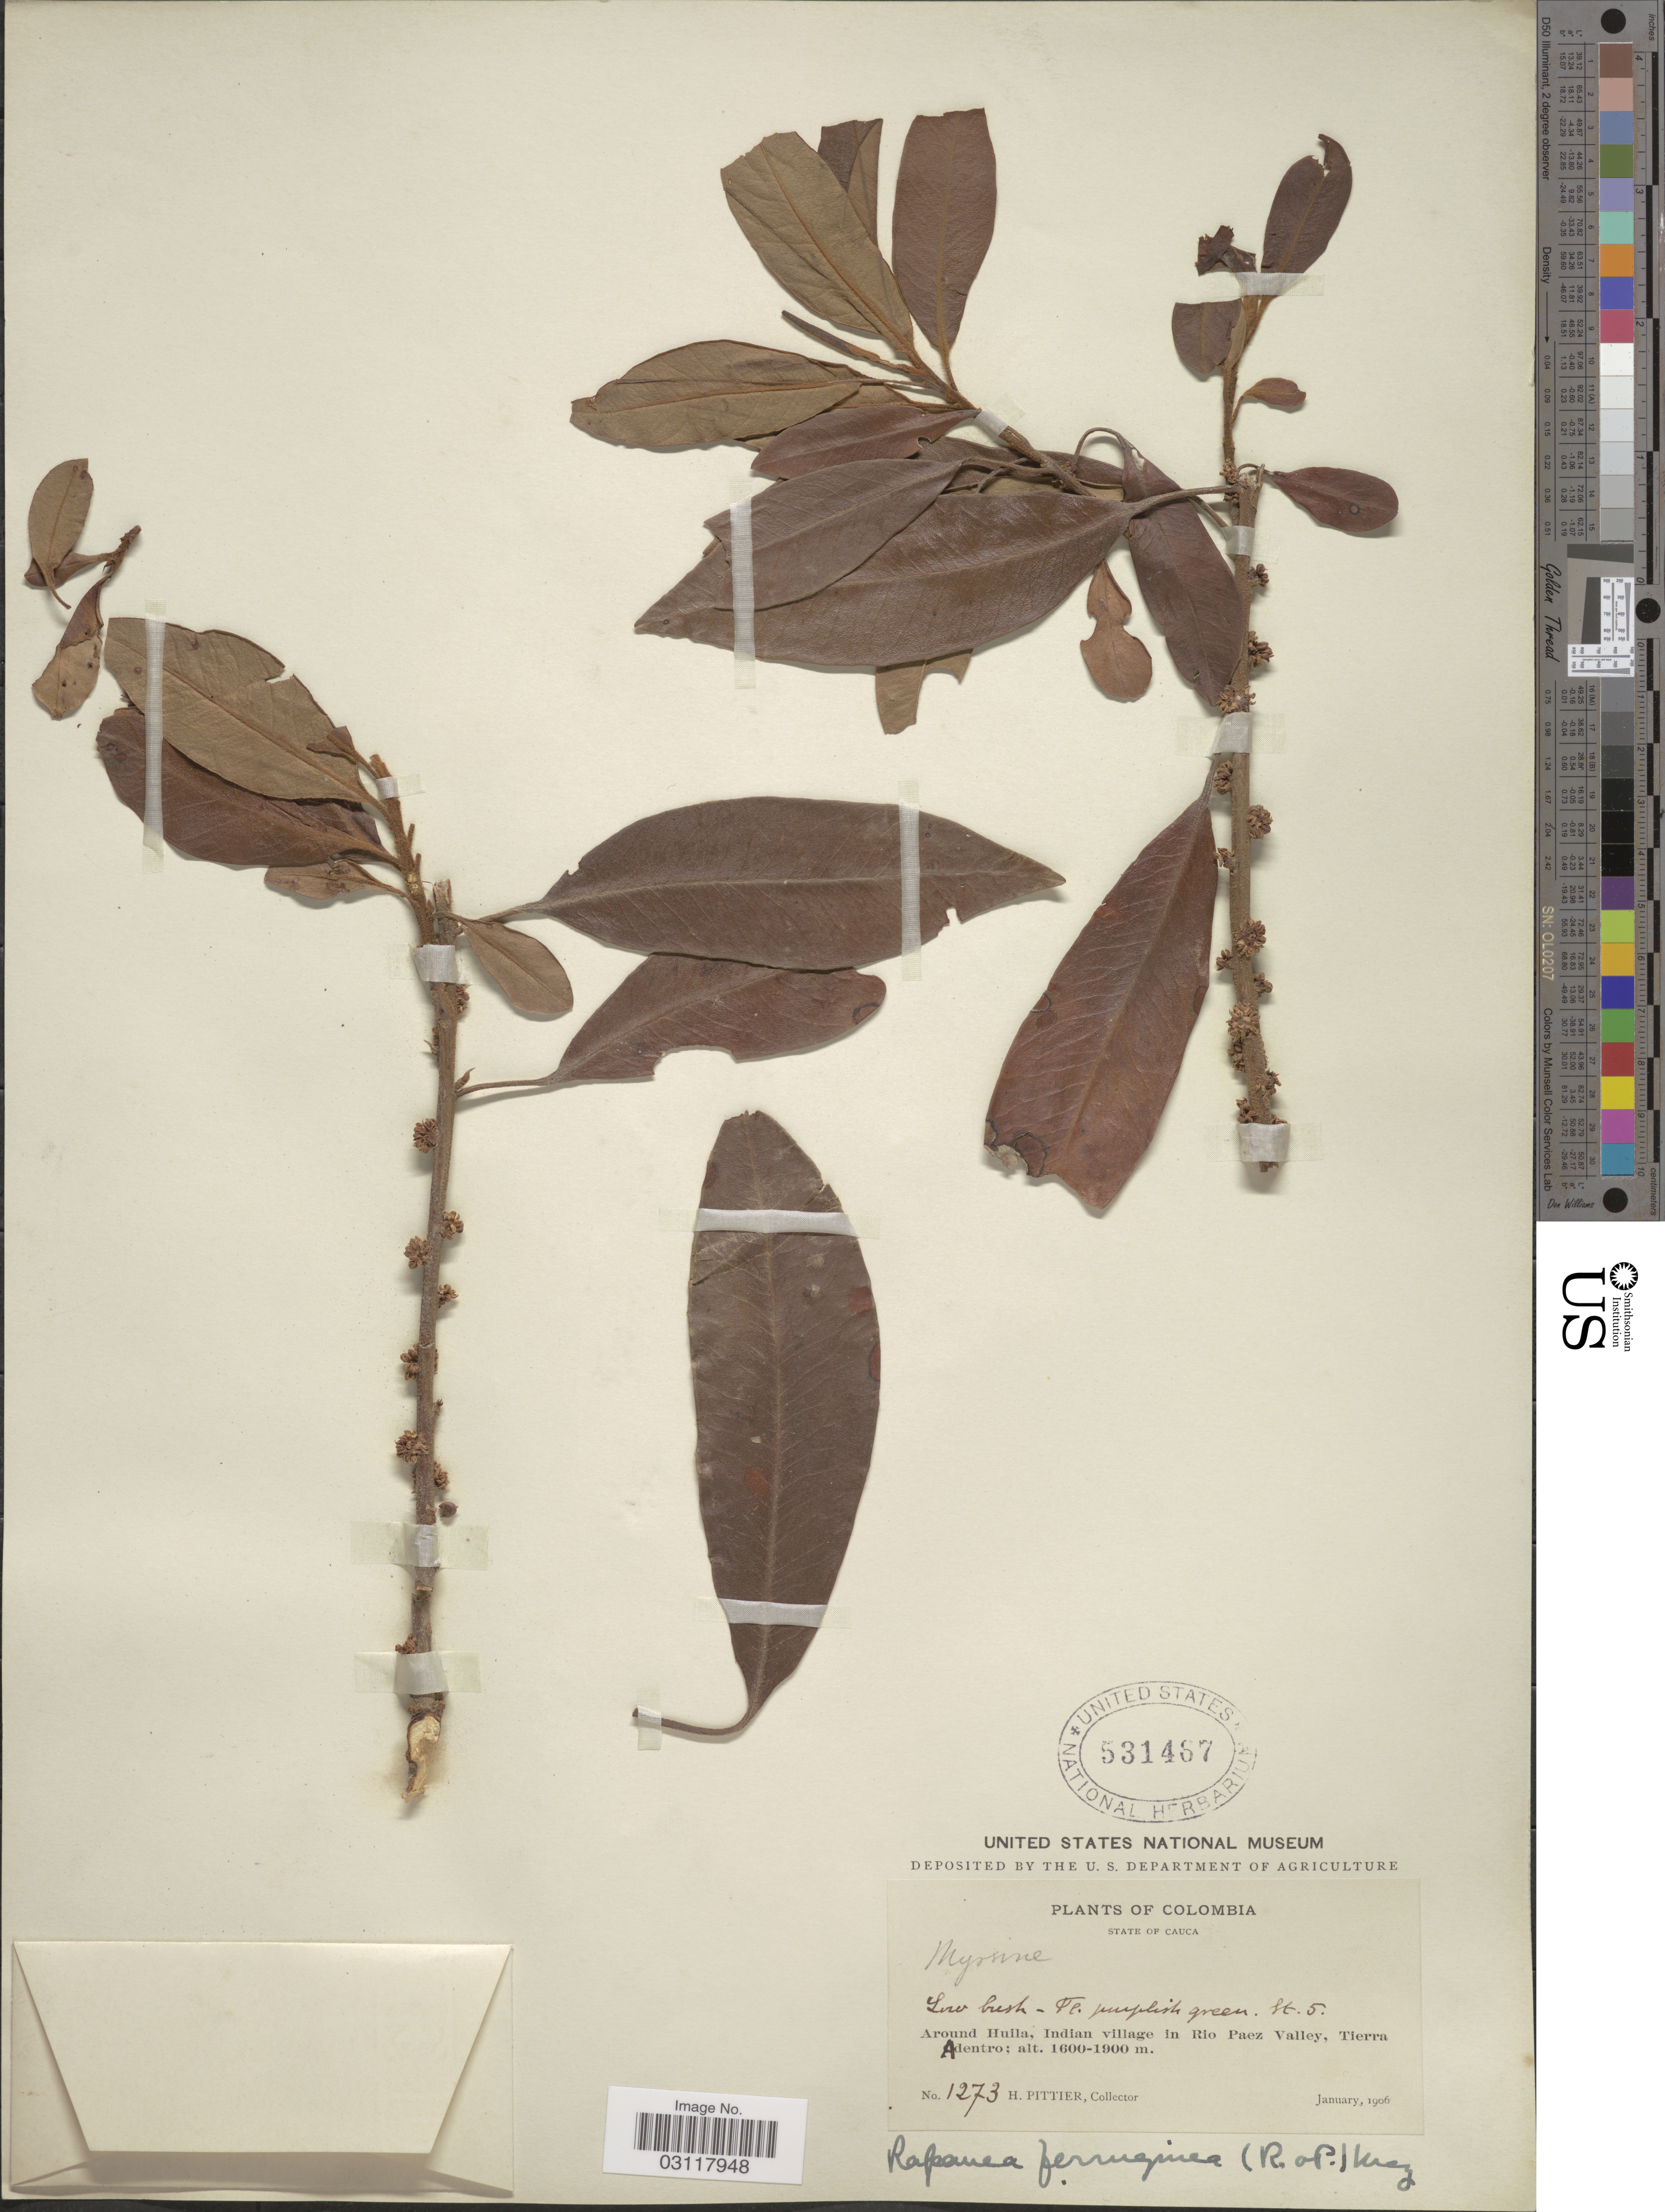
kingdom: Plantae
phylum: Tracheophyta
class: Magnoliopsida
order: Ericales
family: Primulaceae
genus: Rapanea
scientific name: Rapanea ferruginea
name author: (Ruiz & Pav.) Mez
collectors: H. F. Pittier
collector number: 1273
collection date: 1906-01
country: Colombia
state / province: Cauca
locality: Around Huila, Indian Village in Rio Paez Valley, Tierra Adentro.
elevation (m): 1600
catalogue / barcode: US 531467